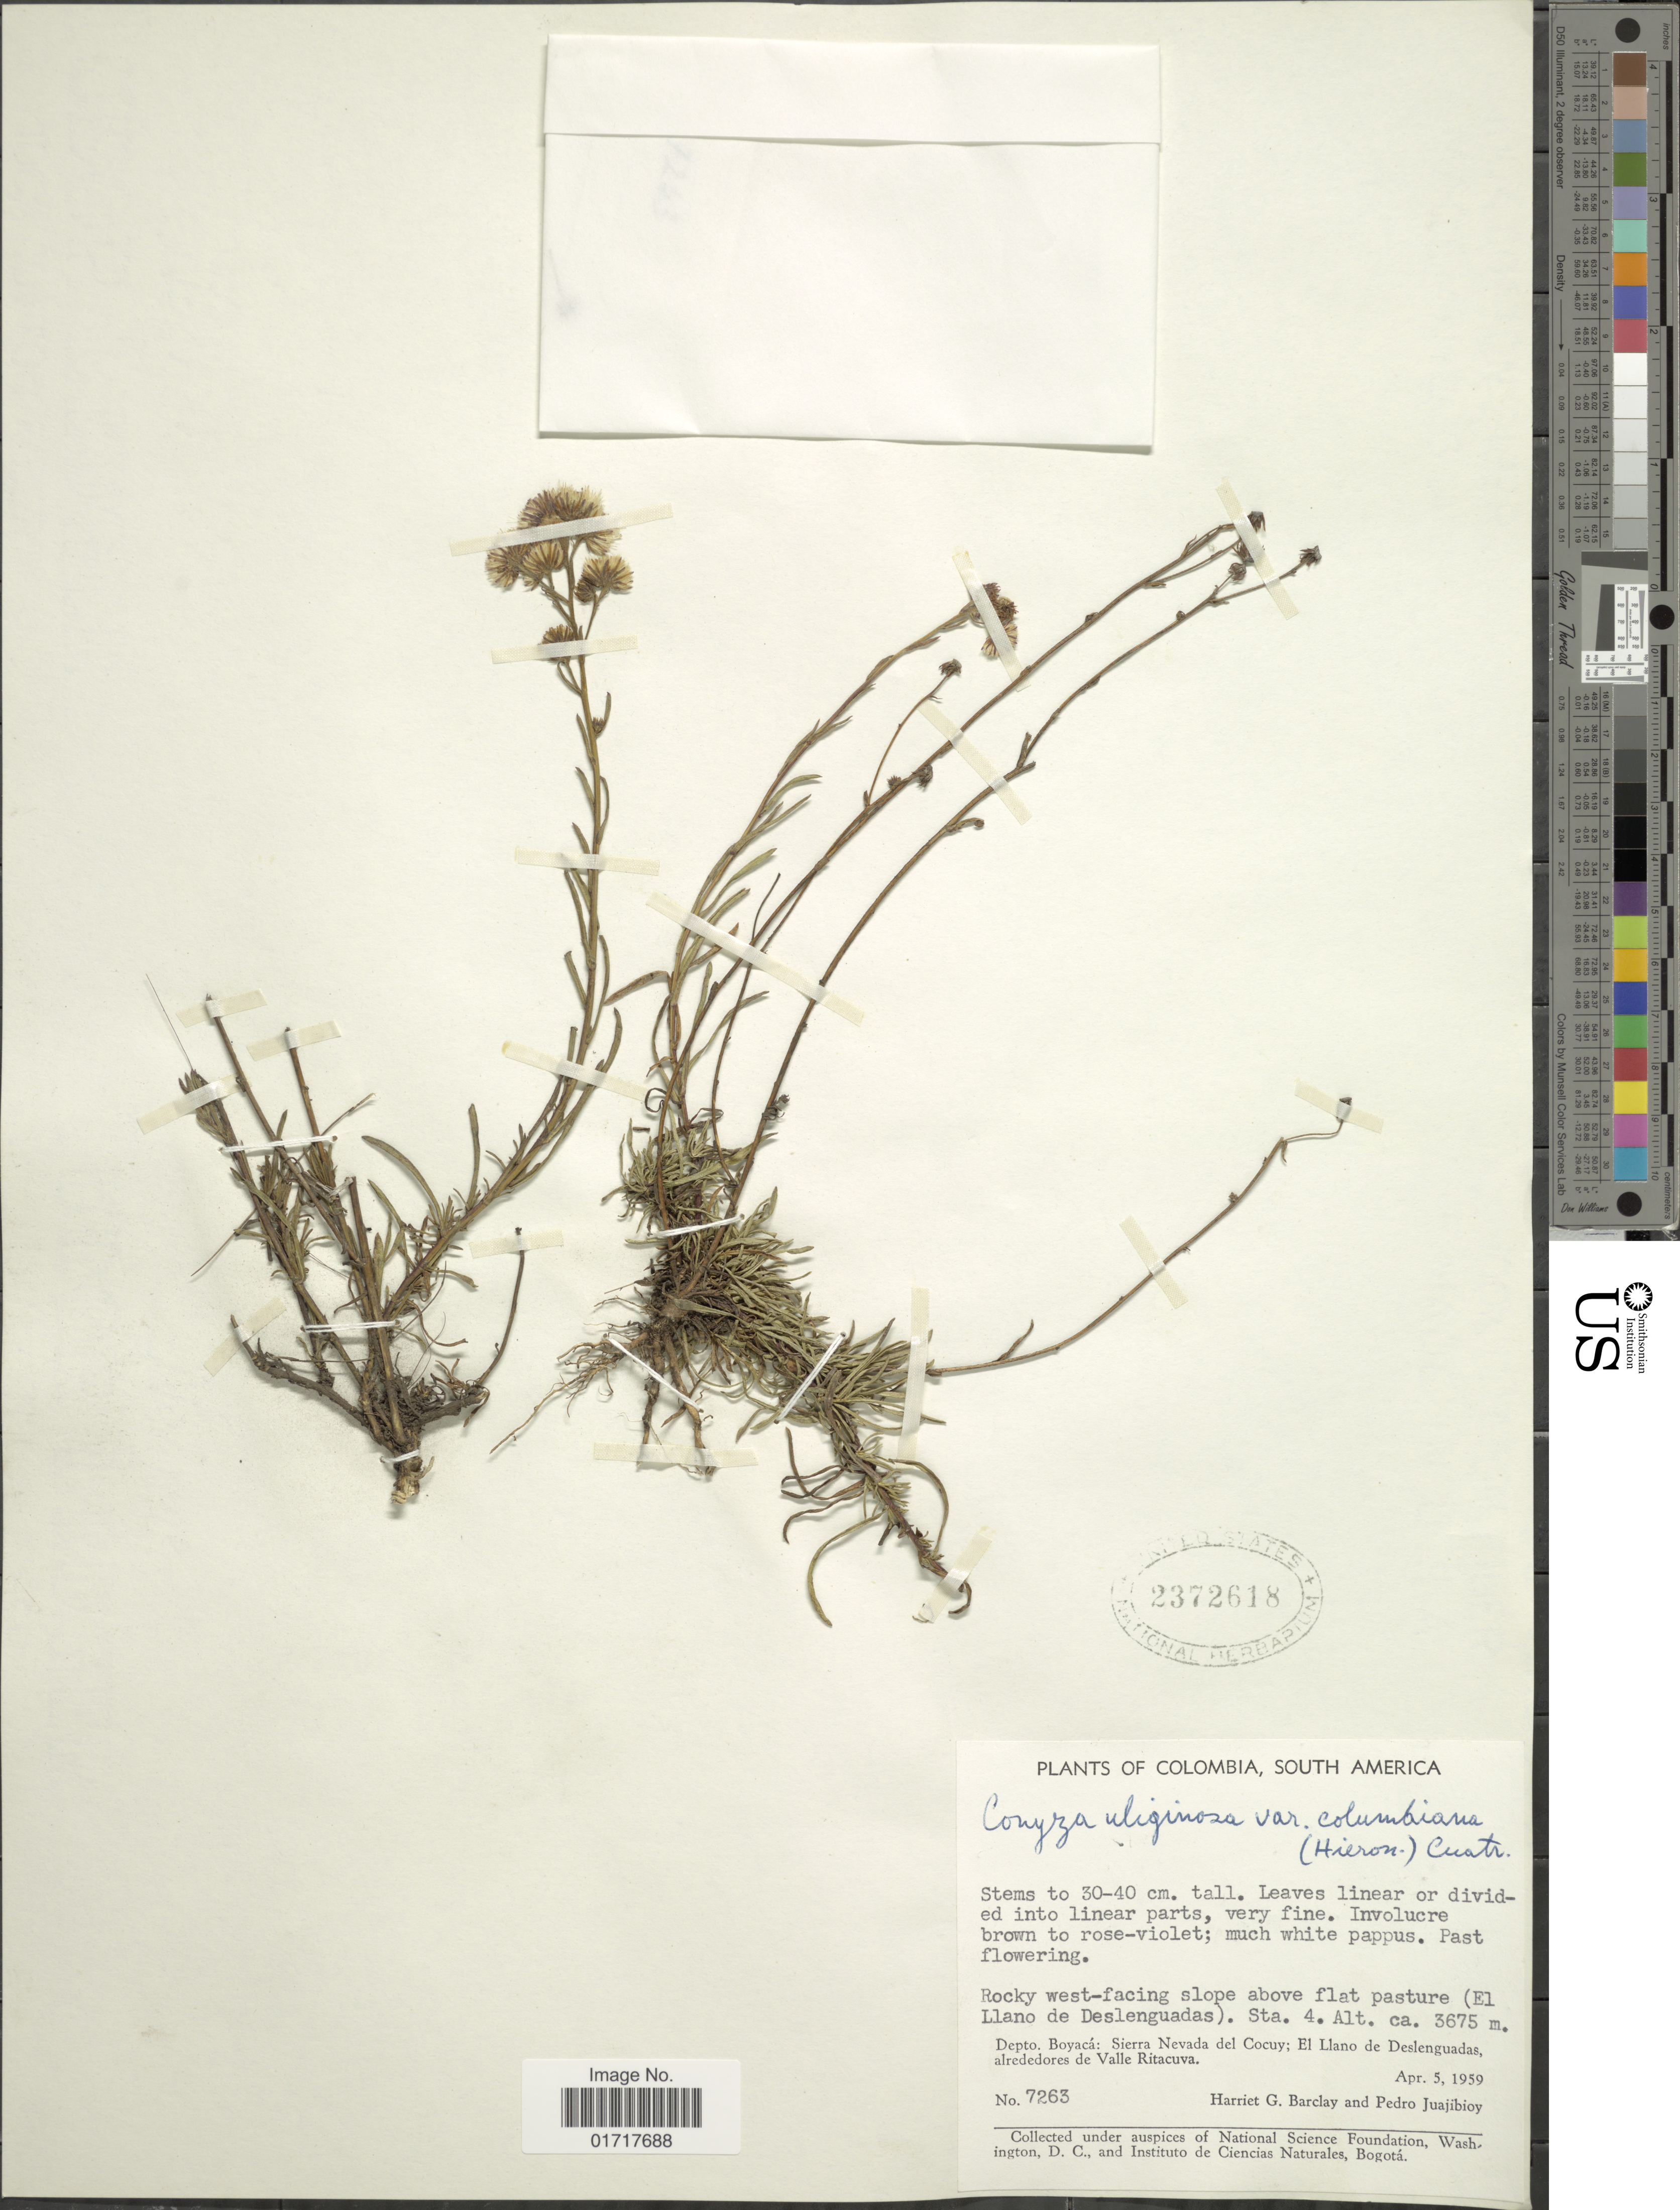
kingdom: Plantae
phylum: Tracheophyta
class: Magnoliopsida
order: Asterales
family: Asteraceae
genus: Conyza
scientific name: Conyza uliginosa var. colimbiana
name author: (Hieron.) Cuatrec.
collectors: H. G. Barclay & P. Juajibioy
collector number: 7263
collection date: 1959-04-05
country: Colombia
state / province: Boyacá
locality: Colombia, South America. Rocky west-facing slope above flat pasture (El Llano de Deslenguadas). Sta. 4. Depto. Boyaca: Sierra Nevada del Cocuy; El Llano de Deslenguadas, alrededores de Valle Ritacuva.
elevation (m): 3675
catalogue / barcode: US 2372618